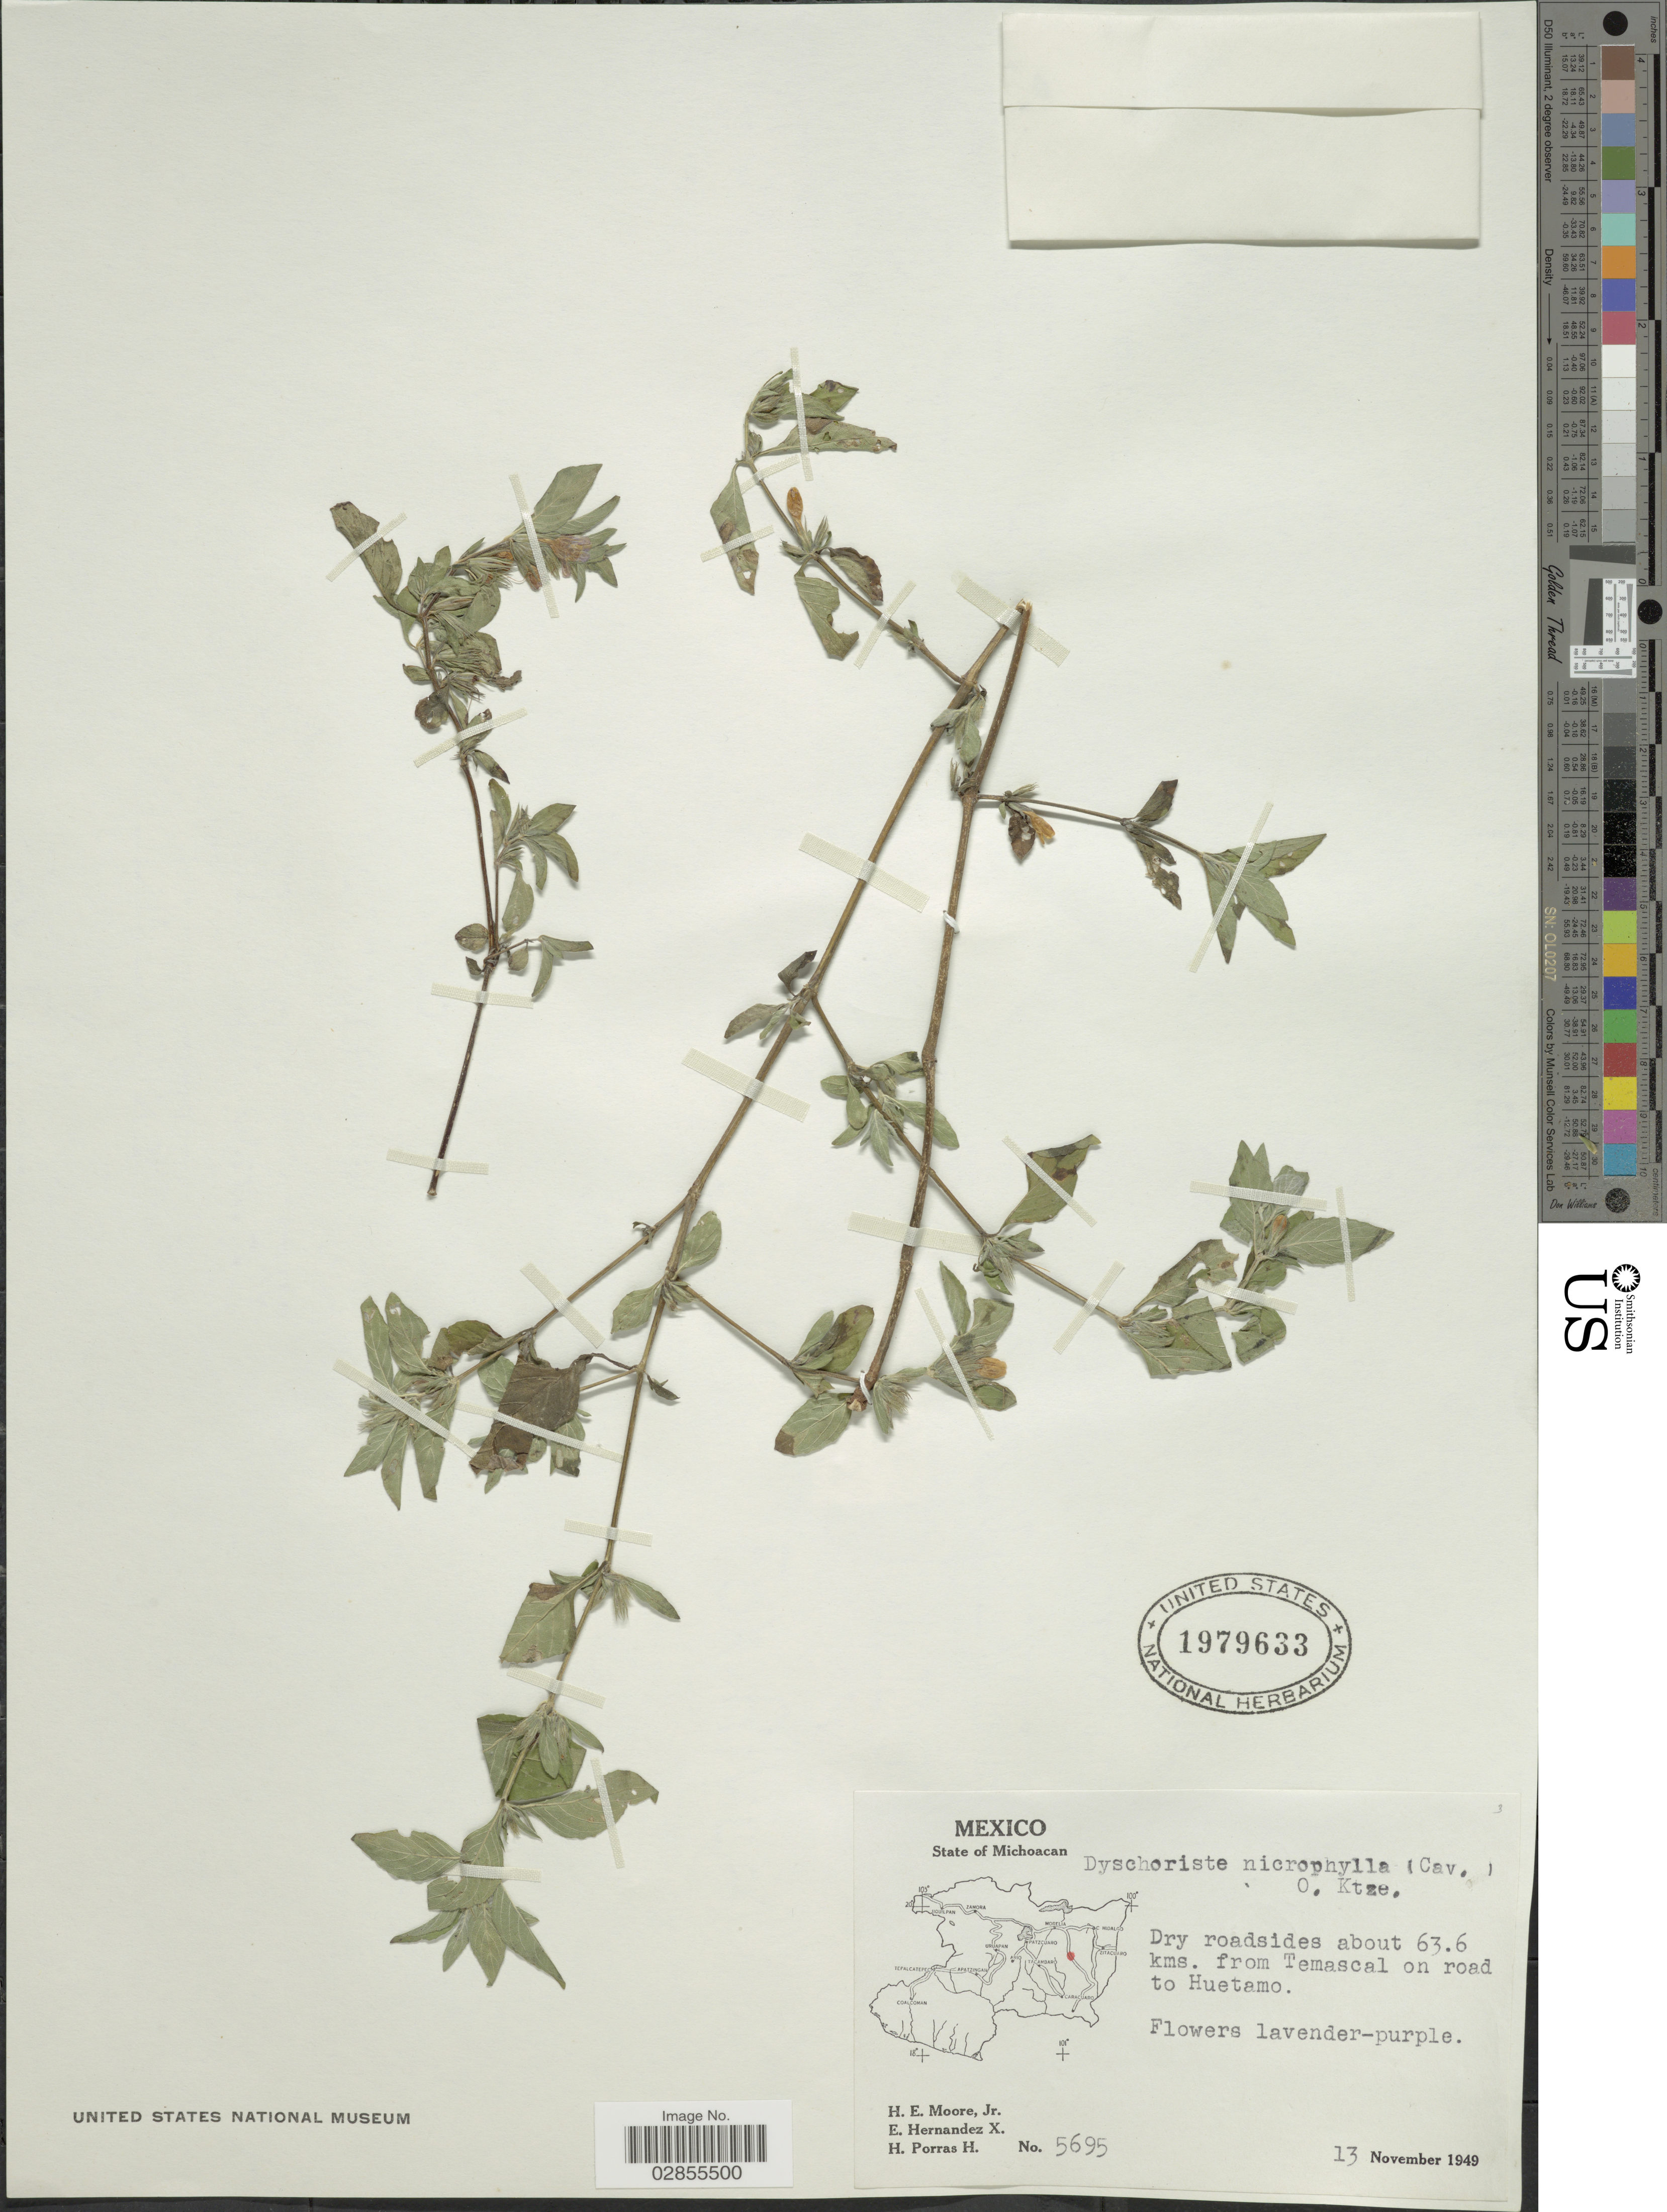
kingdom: Plantae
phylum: Tracheophyta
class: Magnoliopsida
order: Lamiales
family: Acanthaceae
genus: Dyschoriste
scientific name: Dyschoriste microphylla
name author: (Cav.) Kuntze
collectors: H. Moore, E. Hernandez X. & H. Porras-H.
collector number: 5695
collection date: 1949-11-13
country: Mexico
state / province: Michoacán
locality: Dry roadsides about 63.6 kms. from Temascal on road to Huetamo.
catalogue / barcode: US 1979633